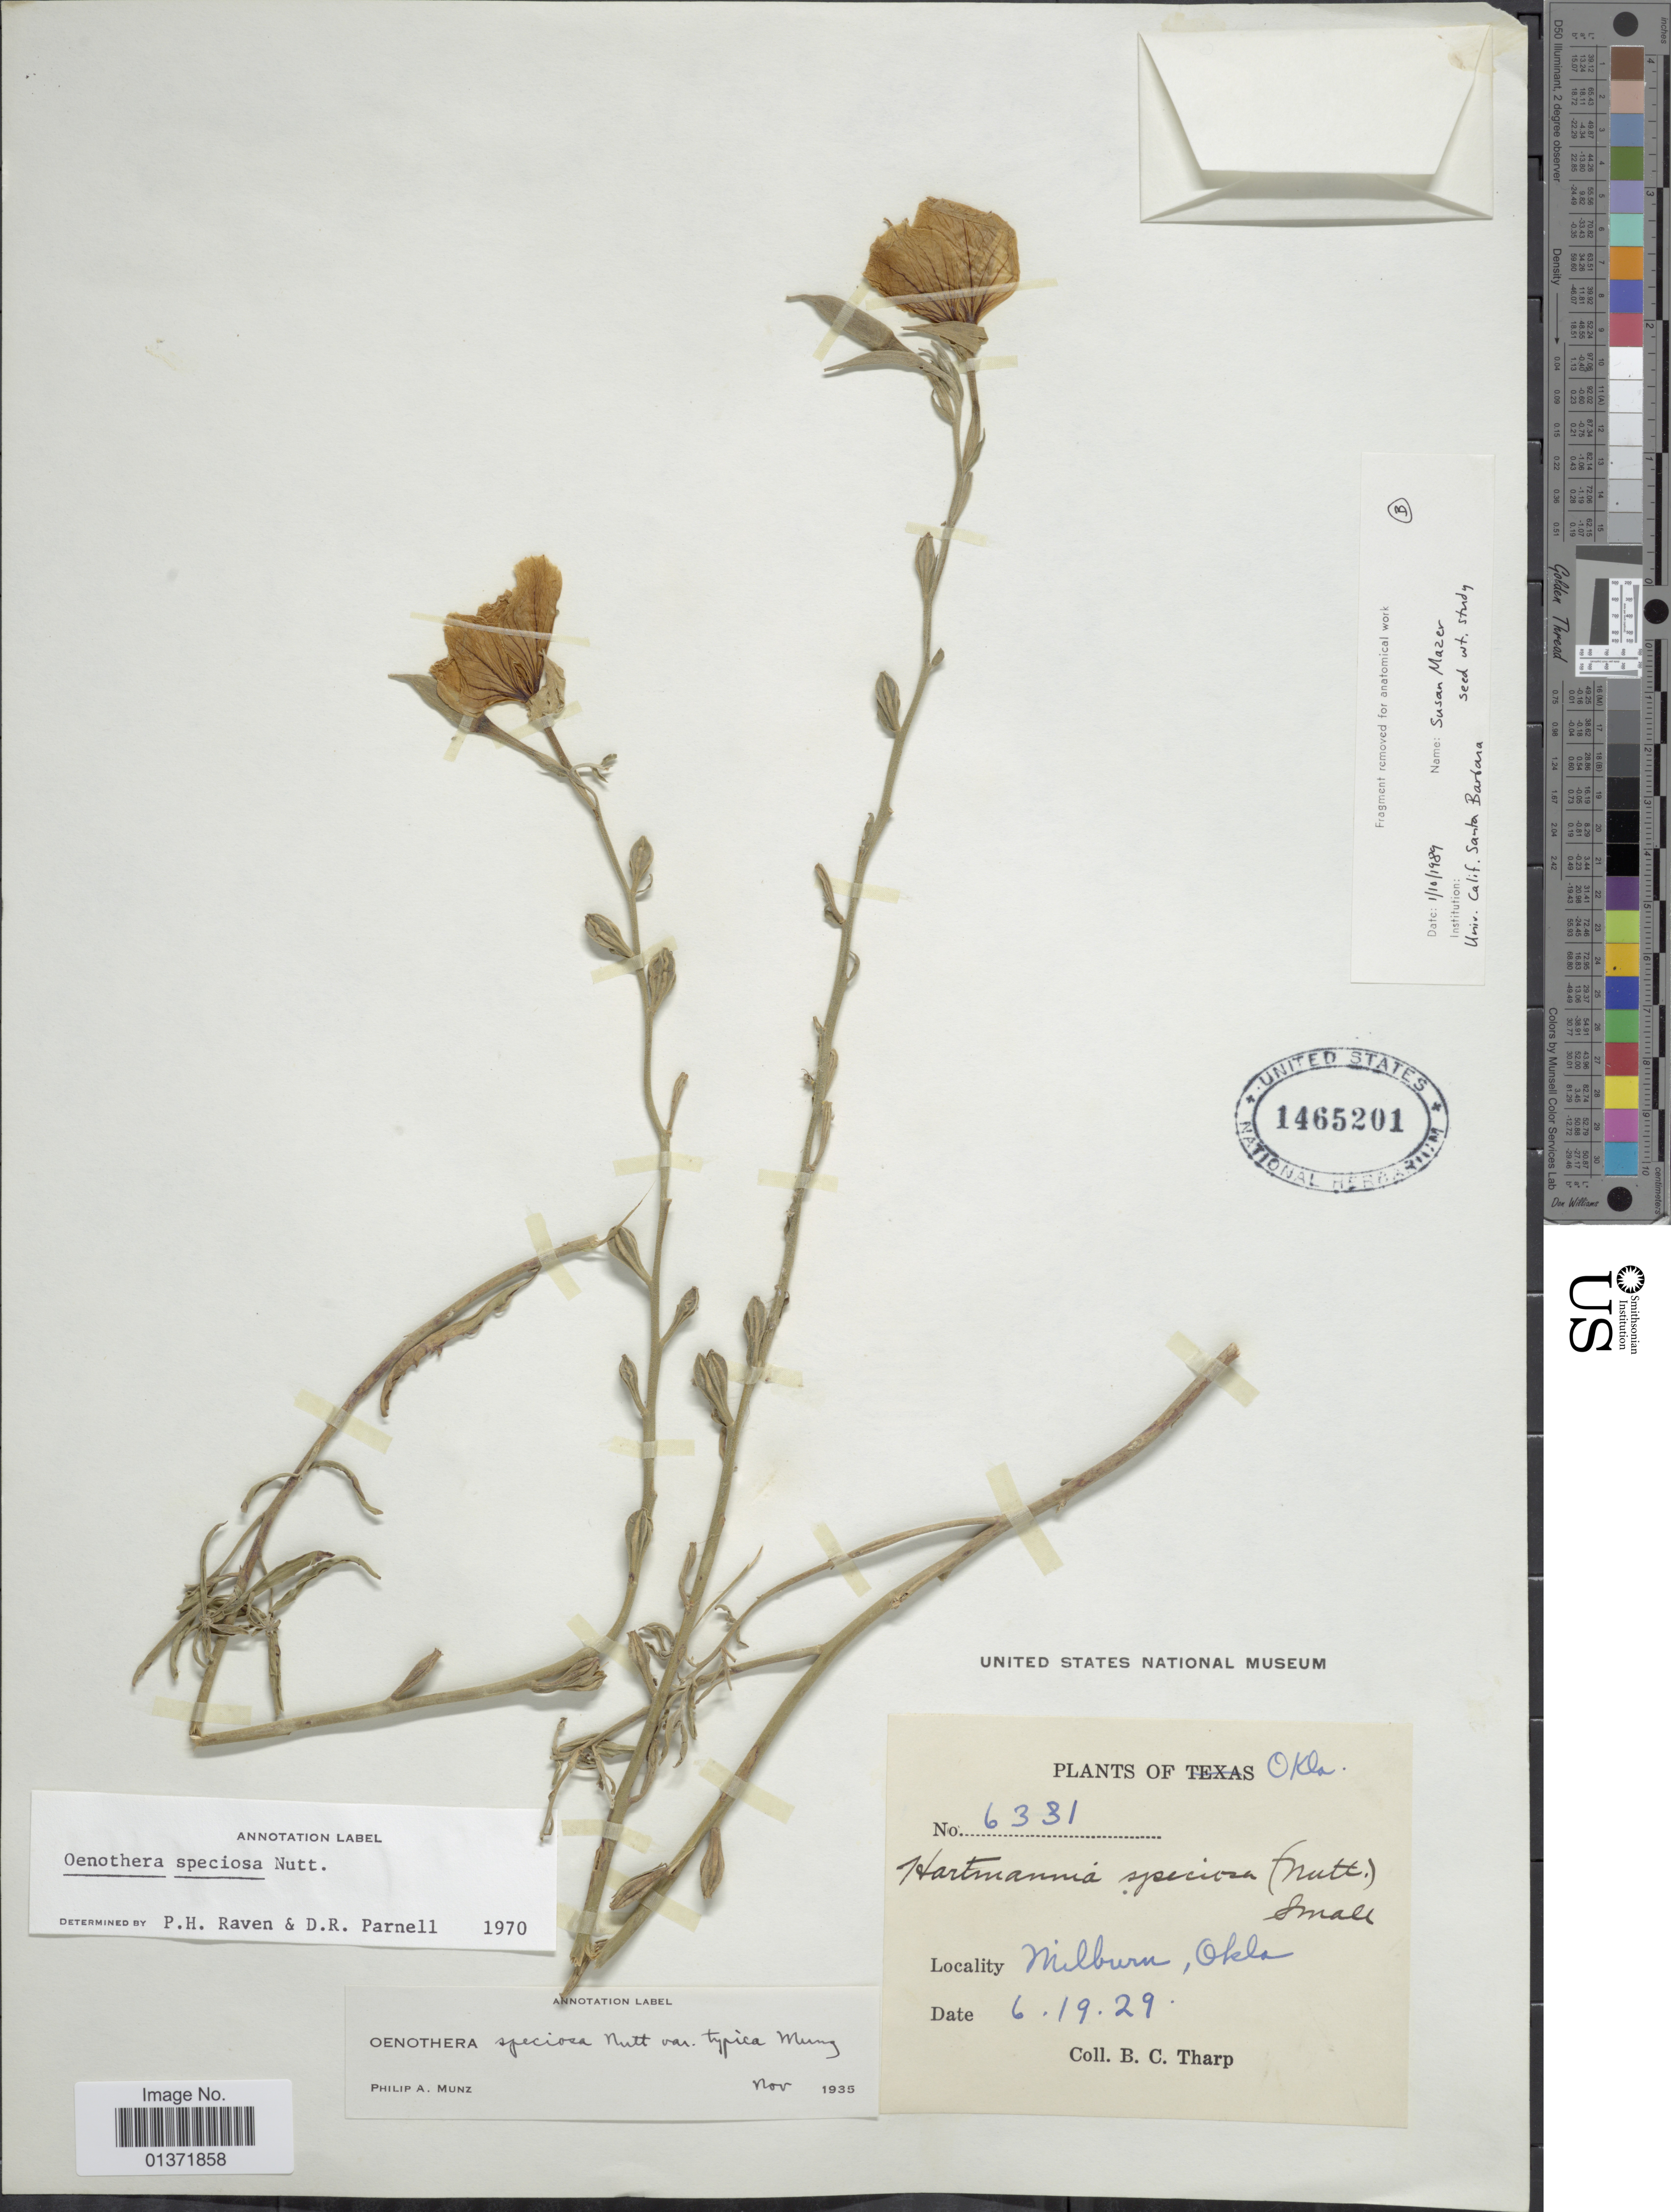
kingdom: Plantae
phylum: Tracheophyta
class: Magnoliopsida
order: Myrtales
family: Onagraceae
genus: Oenothera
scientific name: Oenothera speciosa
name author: Nutt.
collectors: B. C. Tharp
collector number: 6331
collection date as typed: Transcribed d/m/y: 19/6/29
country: United States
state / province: Oklahoma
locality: Milburn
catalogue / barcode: US 1465201